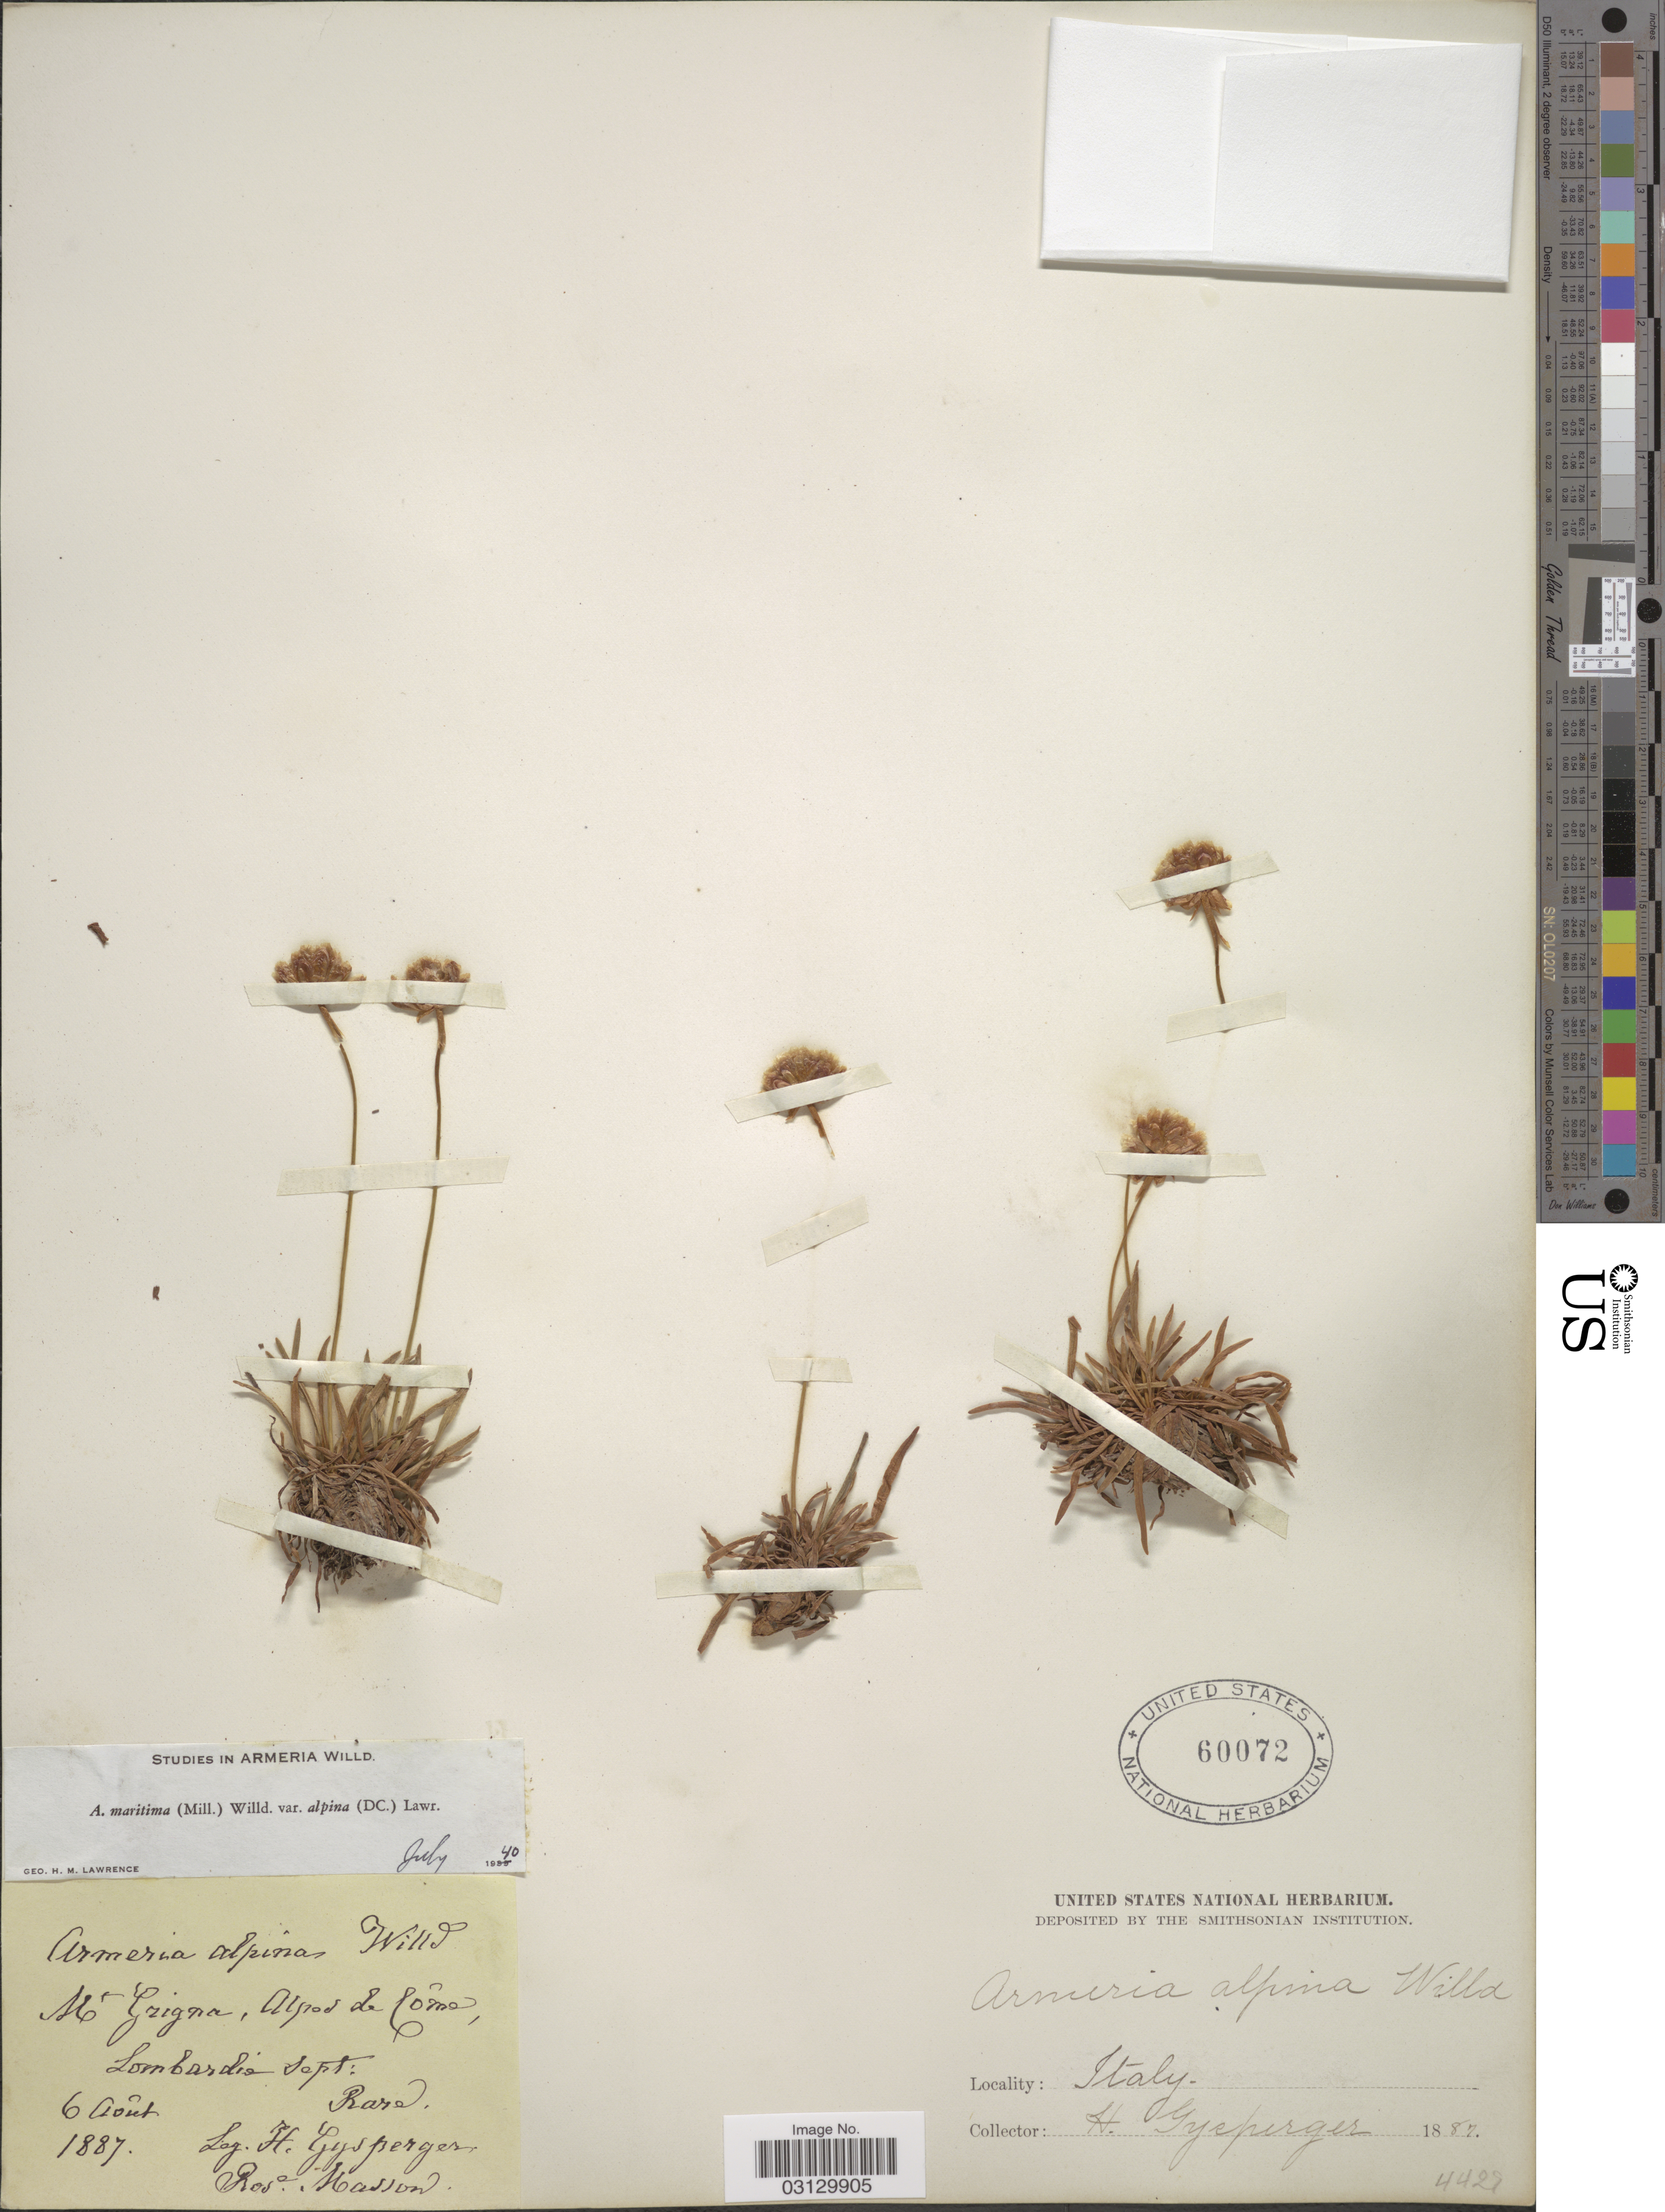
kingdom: Plantae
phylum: Tracheophyta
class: Magnoliopsida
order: Caryophyllales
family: Plumbaginaceae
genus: Armeria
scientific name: Armeria maritima subsp. alpina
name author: (Willd.) P. Silva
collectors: H. Gysperger & R. Masson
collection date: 1887-08-06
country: Italy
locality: Mt. Grigna, Alpes de Côme, Lombardie sept.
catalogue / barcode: US 60072